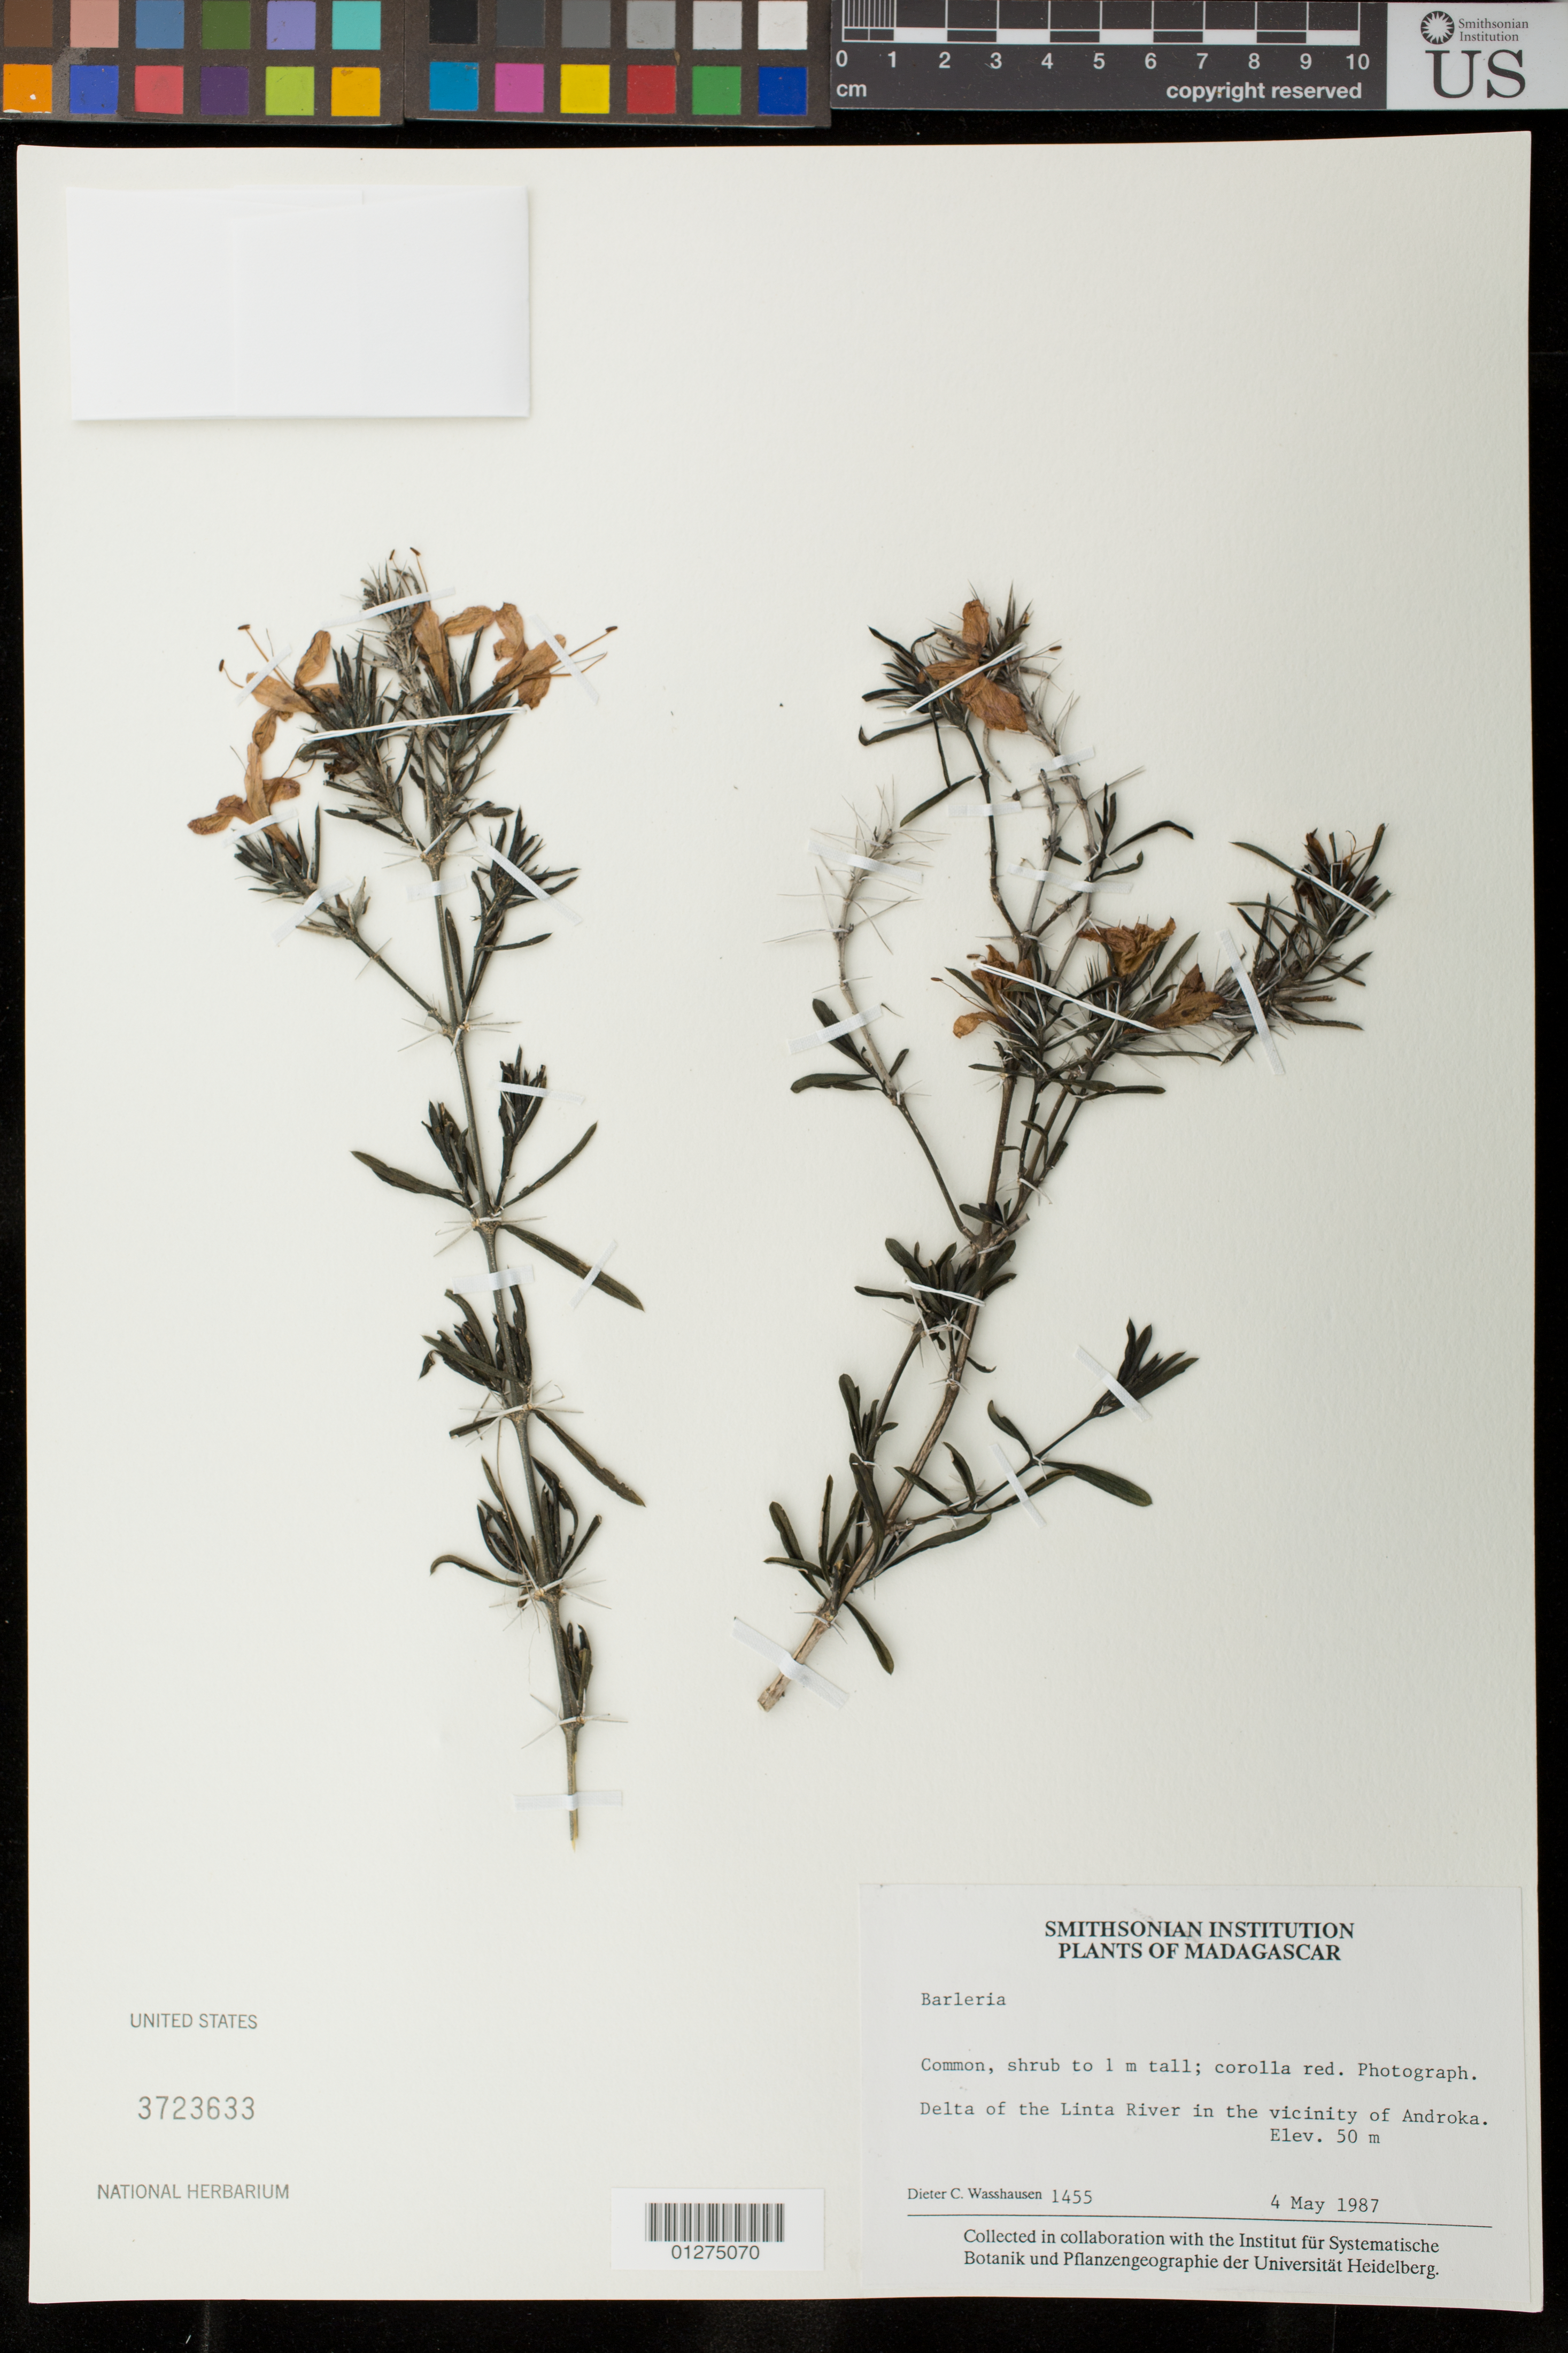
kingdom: Plantae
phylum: Tracheophyta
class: Magnoliopsida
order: Lamiales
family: Acanthaceae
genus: Barleria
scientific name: Barleria sp.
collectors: D. C. Wasshausen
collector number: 1455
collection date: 1987-05-04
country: Madagascar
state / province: Atsimo-Andrefana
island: Madagascar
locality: Linta River delta, in the vicinity of Androka. Ampanihy.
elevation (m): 50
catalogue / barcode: US 3723633